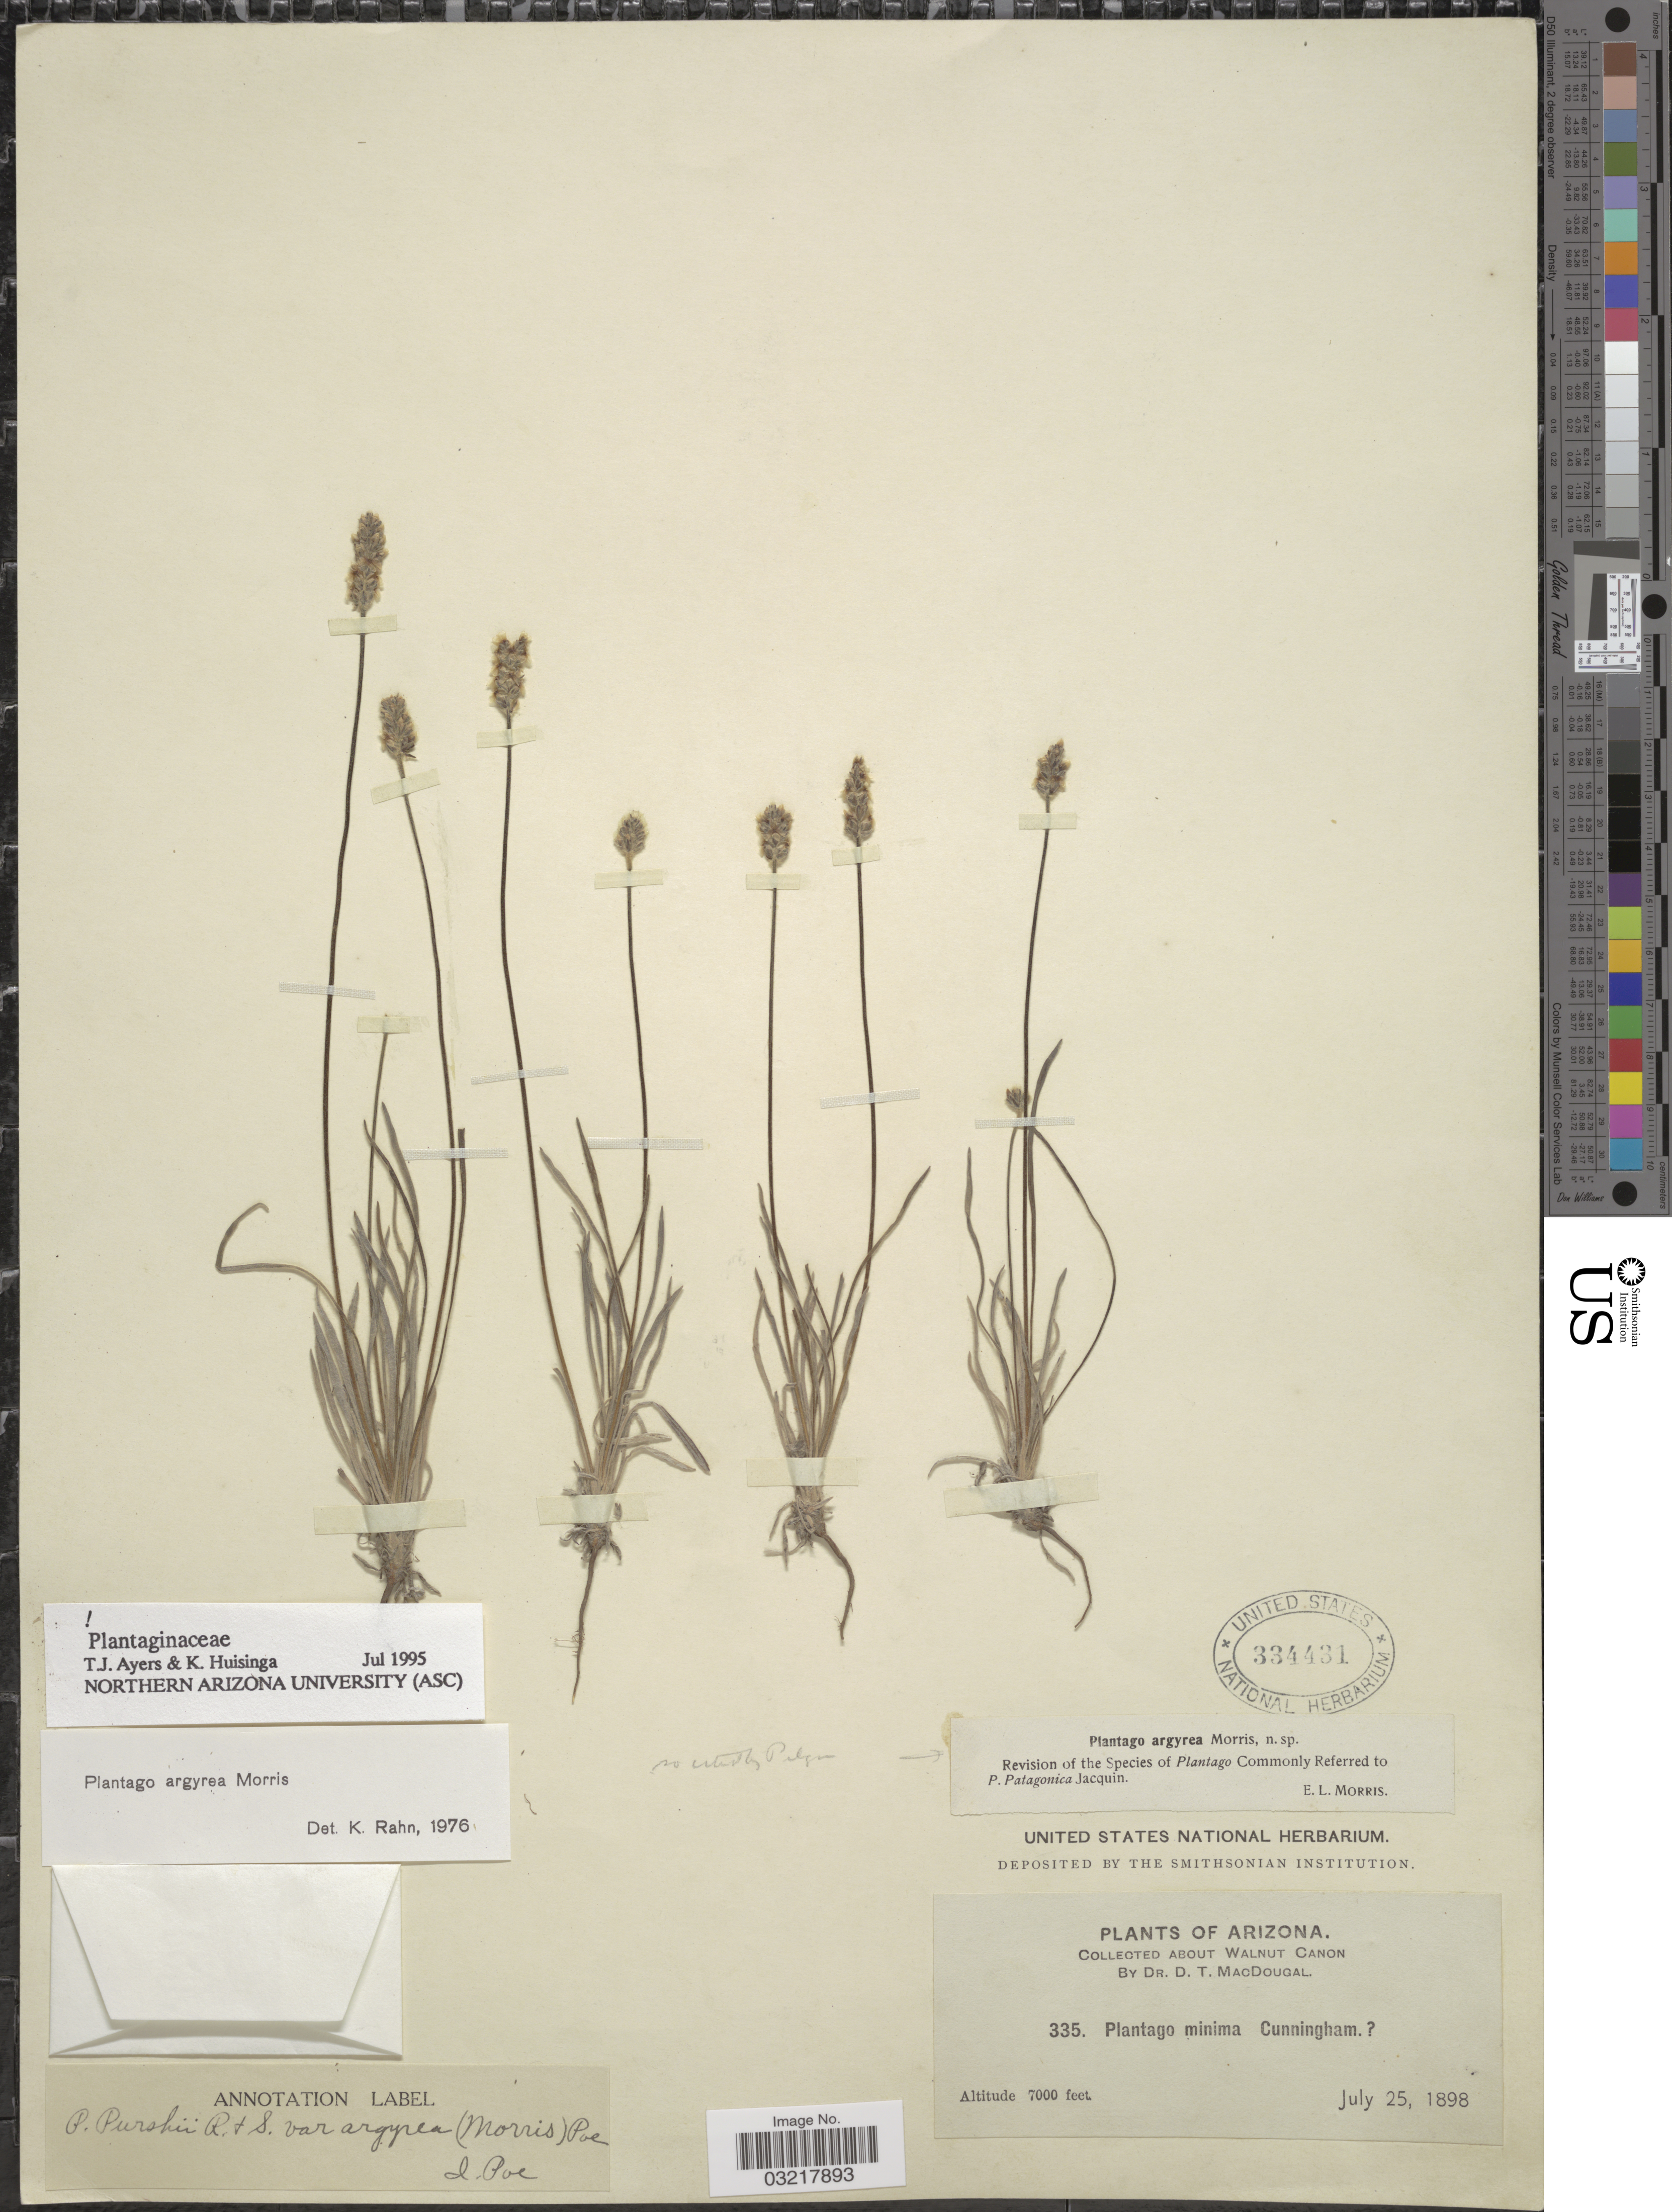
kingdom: Plantae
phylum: Tracheophyta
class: Magnoliopsida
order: Lamiales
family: Plantaginaceae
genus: Plantago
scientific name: Plantago argyrea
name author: E. Morris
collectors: D. T. MacDougal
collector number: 335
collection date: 1898-07-25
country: United States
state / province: Arizona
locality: About Walnut Canon.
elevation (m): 2134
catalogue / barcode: US 334431